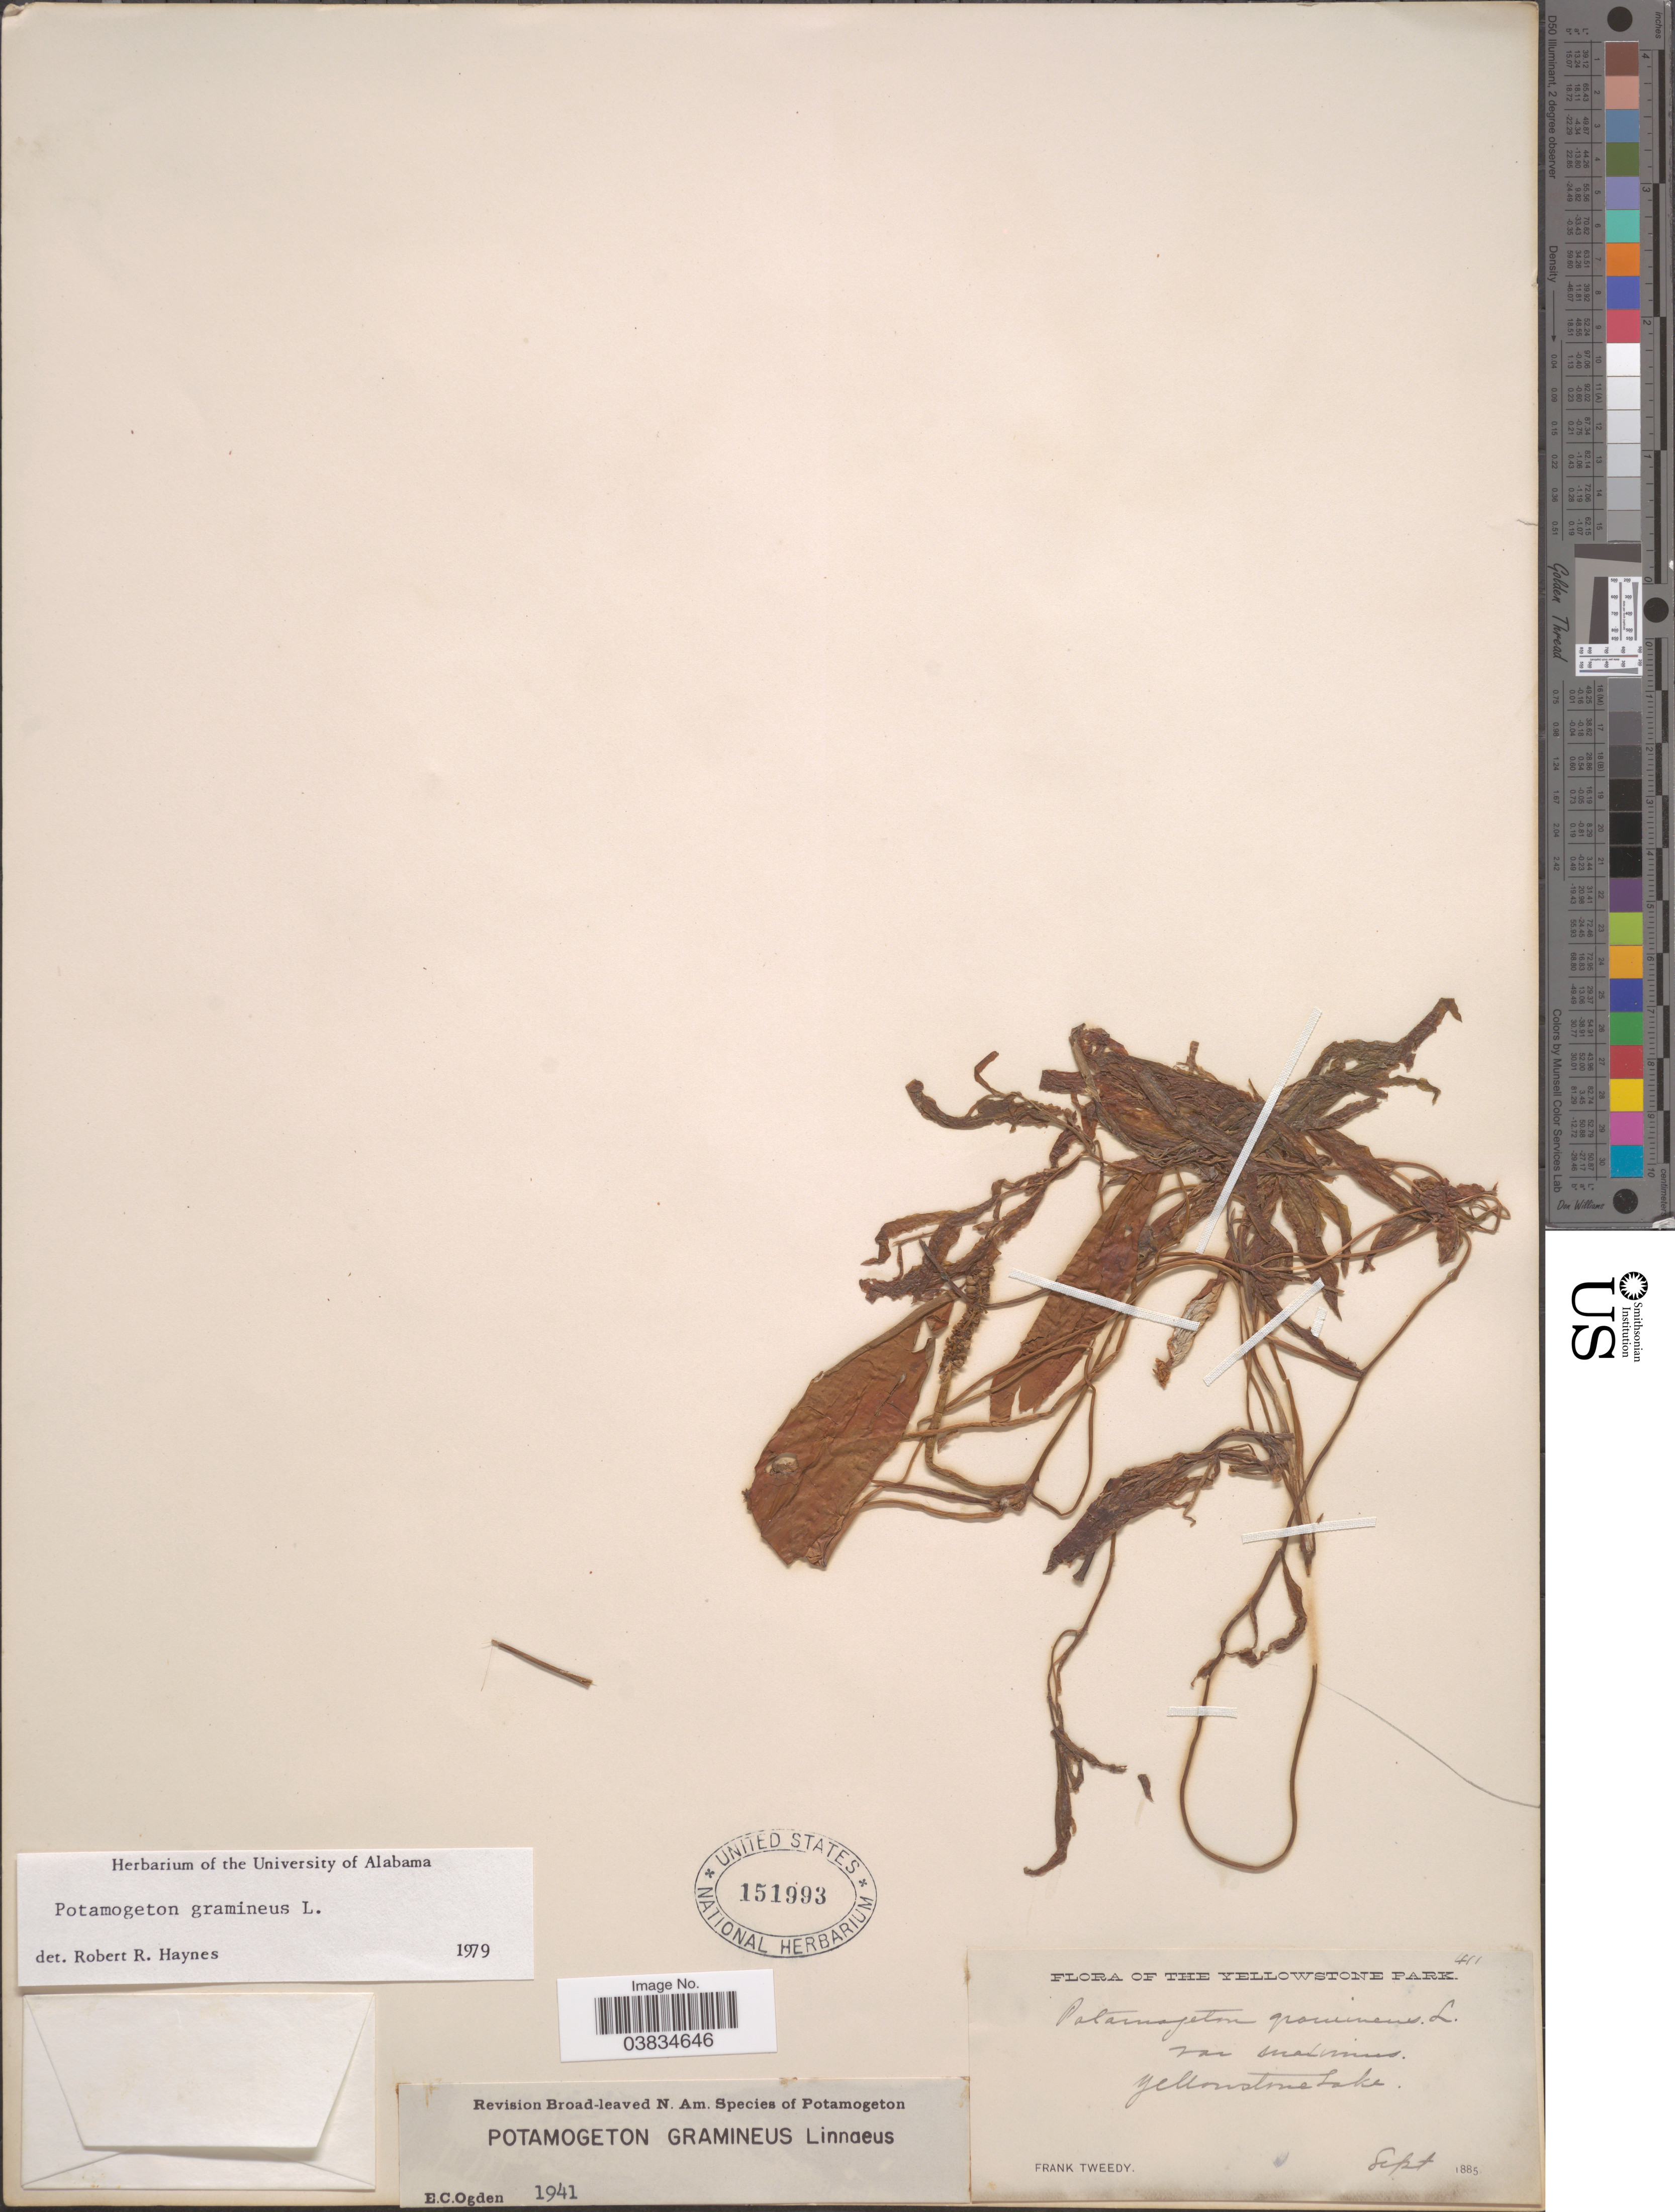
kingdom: Plantae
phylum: Tracheophyta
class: Liliopsida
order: Alismatales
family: Potamogetonaceae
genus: Potamogeton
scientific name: Potamogeton gramineus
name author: L.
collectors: F. Tweedy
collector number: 411?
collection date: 1885-09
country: United States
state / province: Wyoming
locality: The Yellowstone Park. Yellowstone Lake.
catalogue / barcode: US 151993